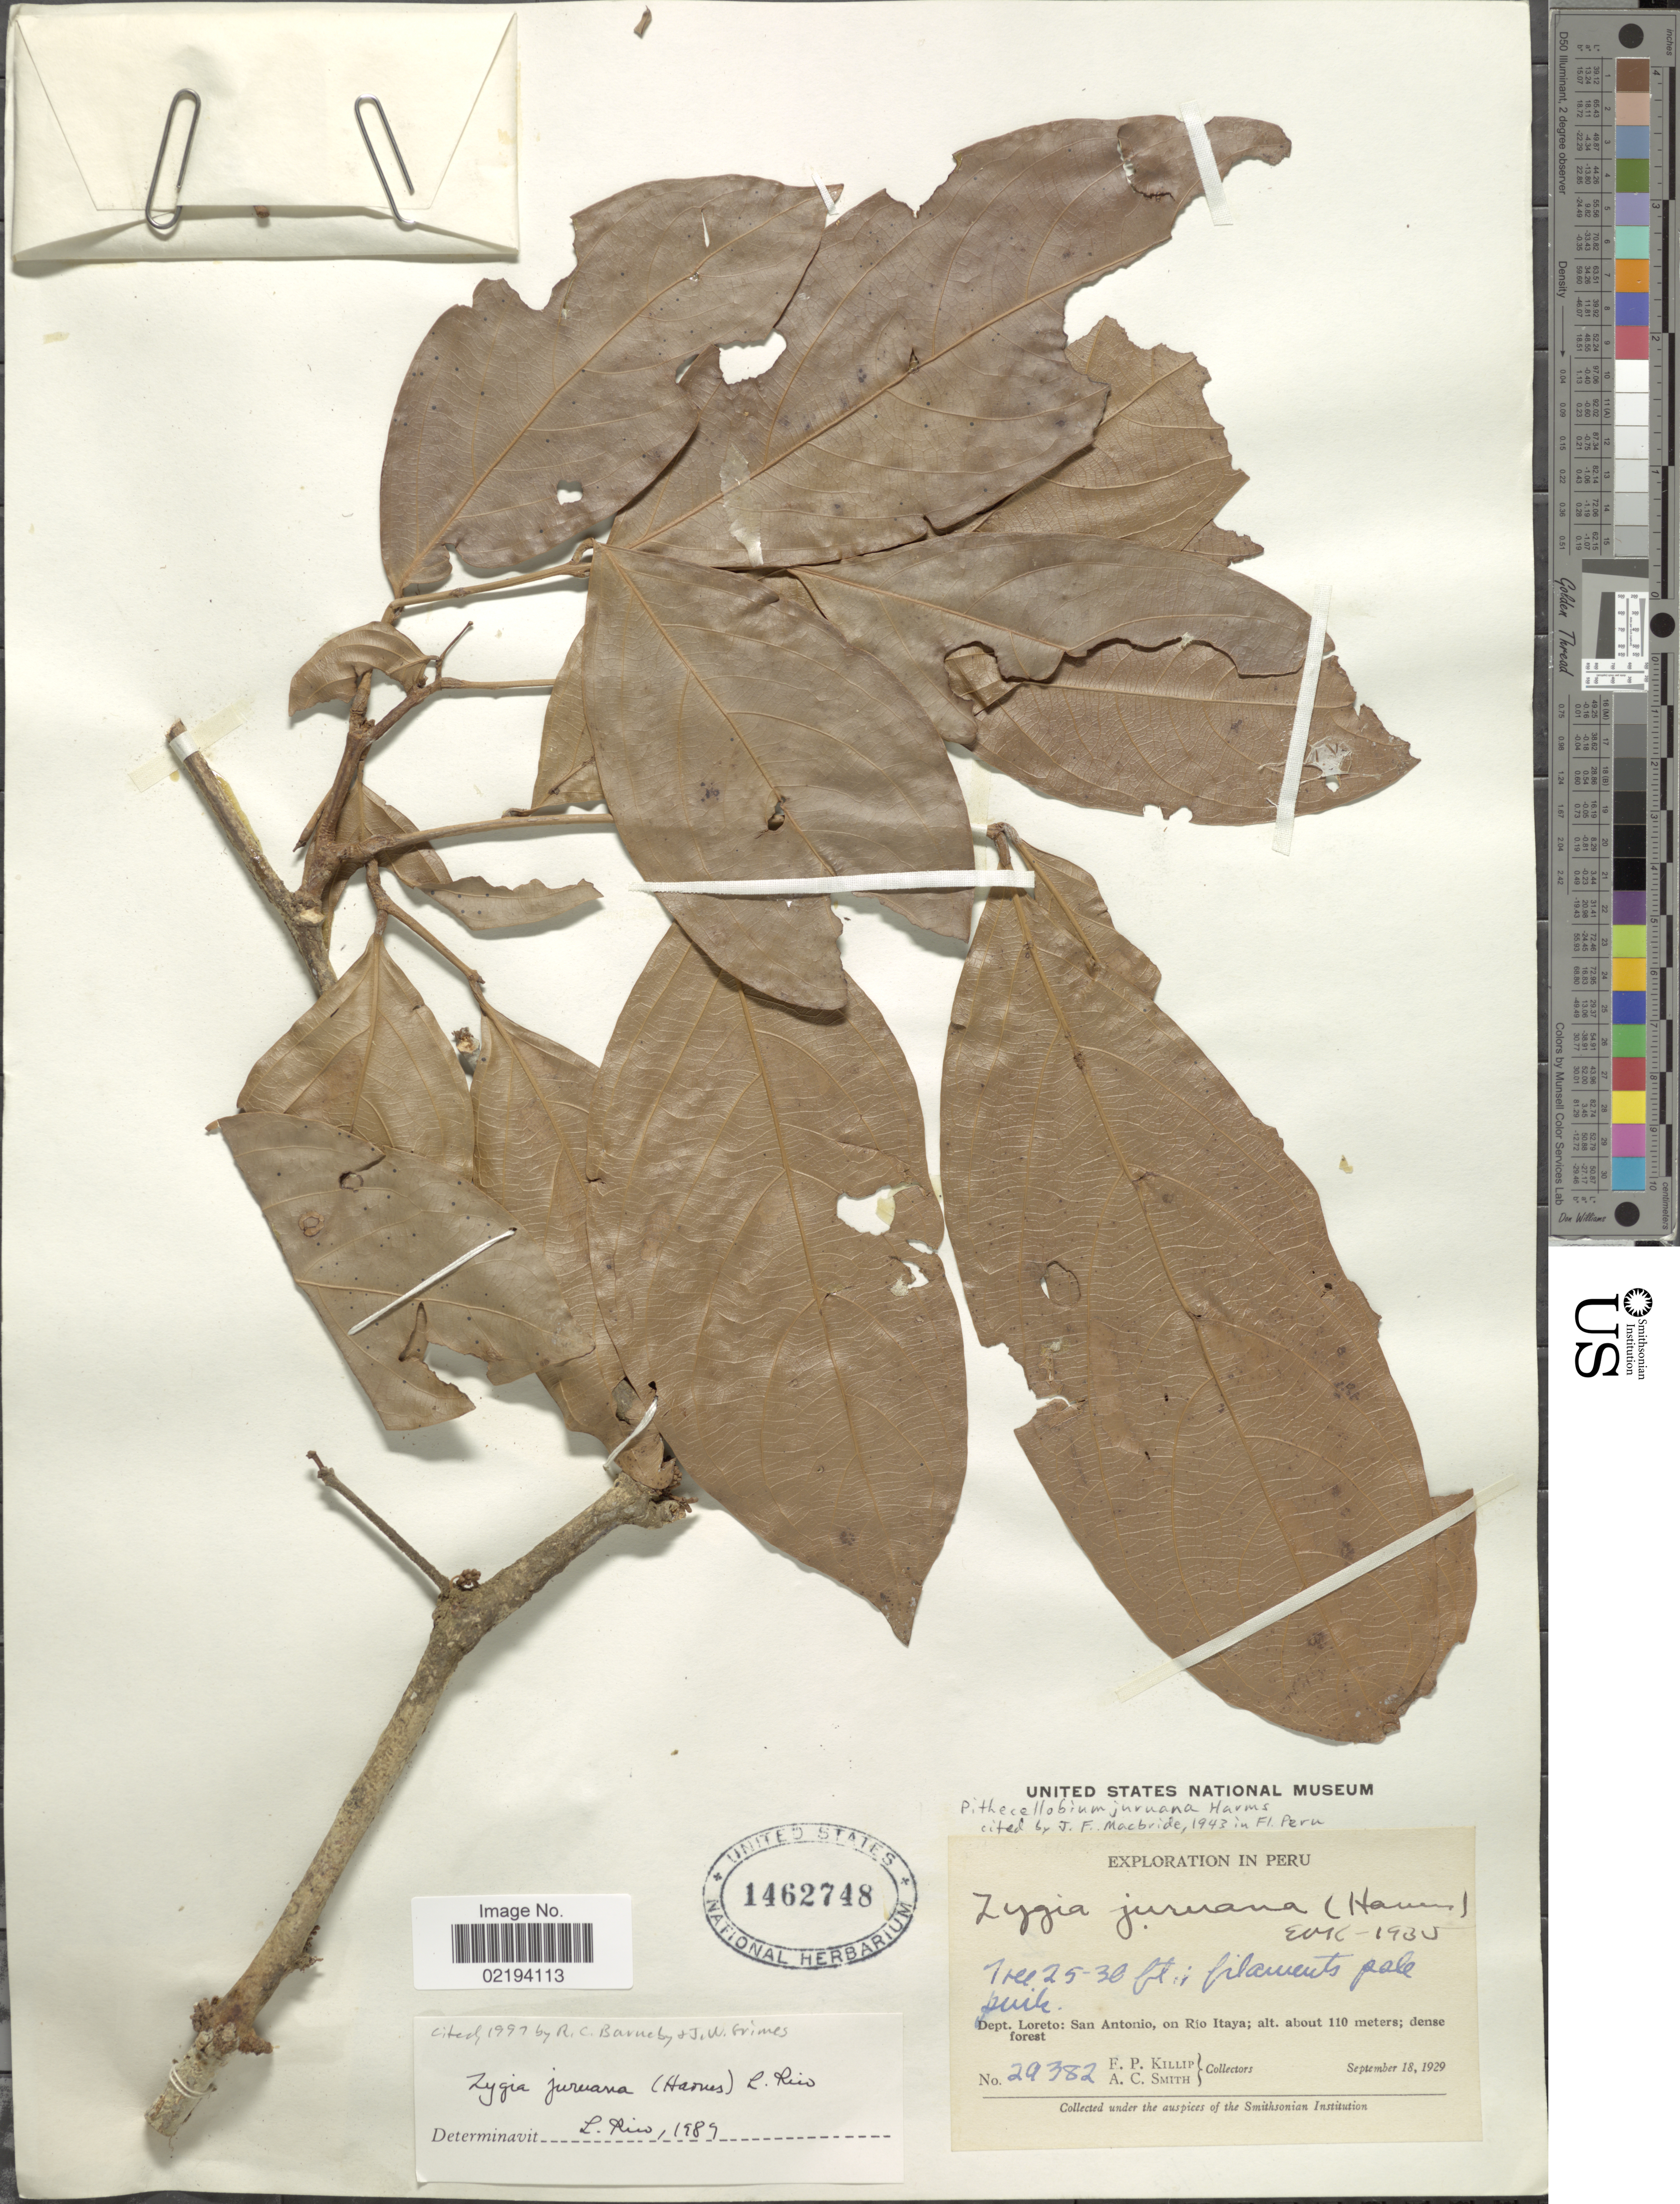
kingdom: Plantae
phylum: Tracheophyta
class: Magnoliopsida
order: Fabales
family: Fabaceae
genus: Zygia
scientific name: Zygia juruana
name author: (Harms) L. Rico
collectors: E. P. Killip & A. C. Smith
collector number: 29382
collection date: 1929-09-18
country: Peru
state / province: Loreto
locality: Dept. Loreto: San Antonio, on Río Itaya; dense forest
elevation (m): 110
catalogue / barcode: US 1462748